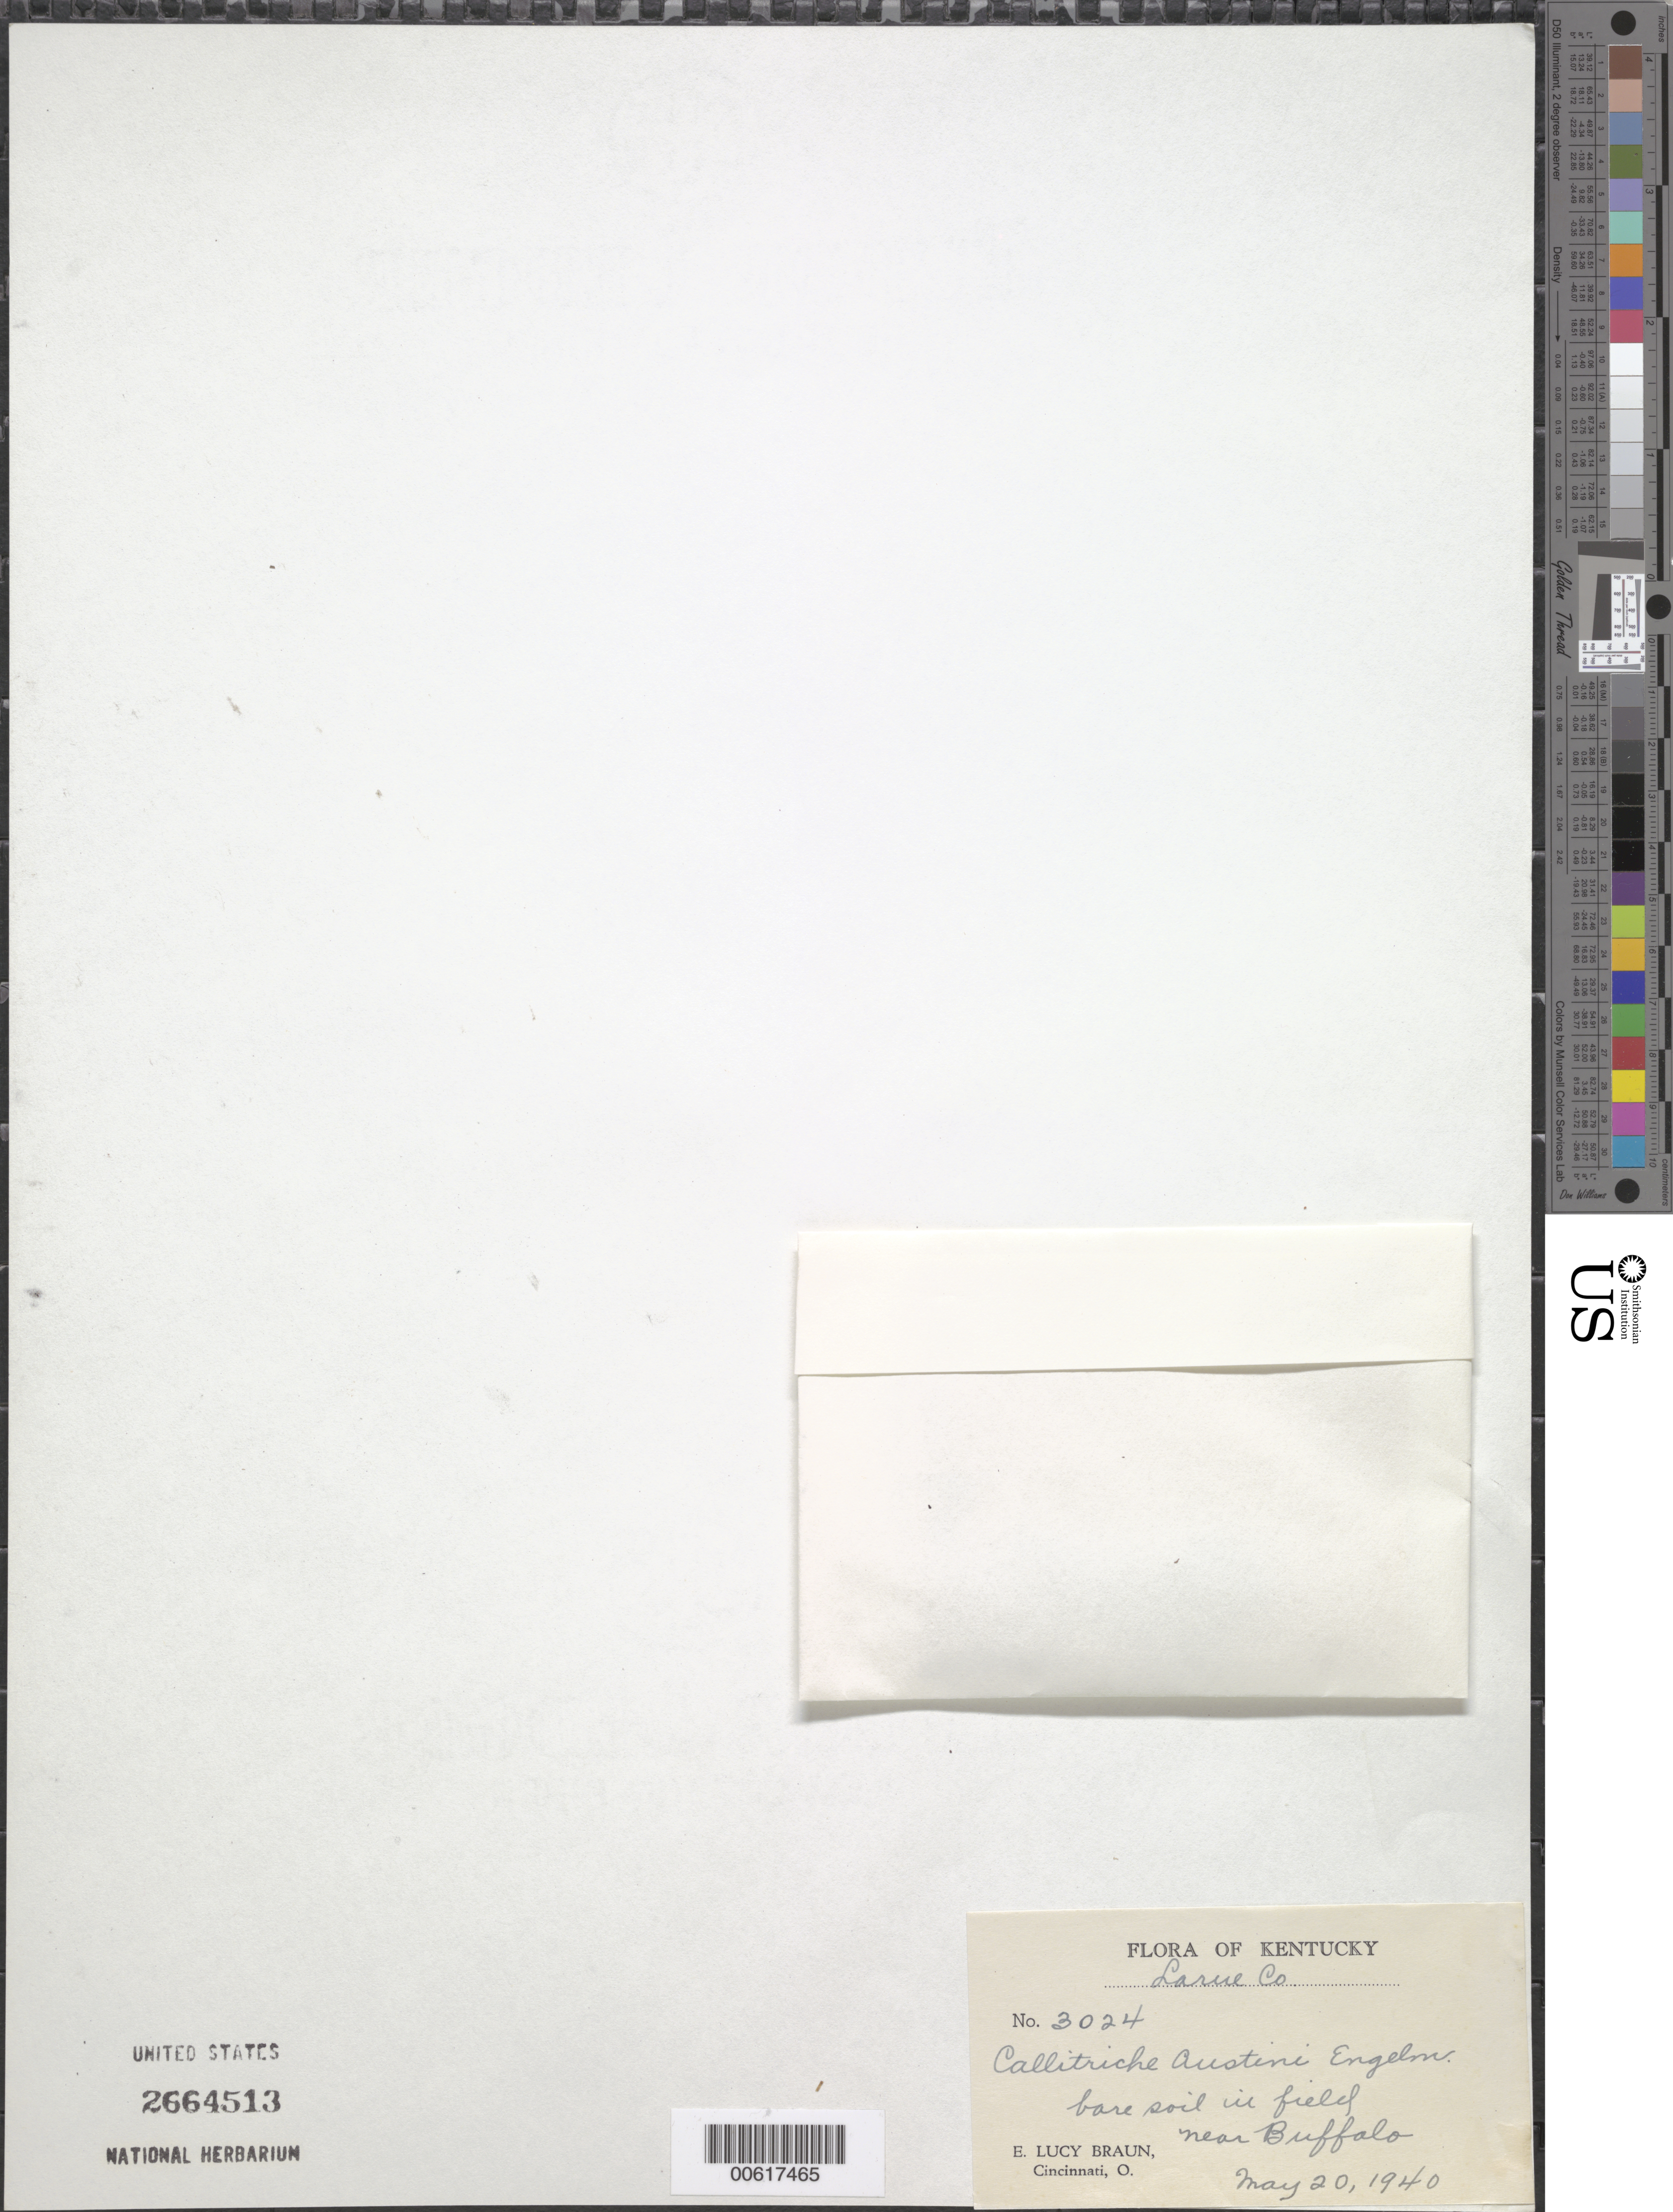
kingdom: Plantae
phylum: Tracheophyta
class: Magnoliopsida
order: Lamiales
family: Plantaginaceae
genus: Callitriche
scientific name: Callitriche terrestris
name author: Raf.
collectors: E. L. Braun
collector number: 3024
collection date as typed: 20 May 1940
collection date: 1940-05-20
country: United States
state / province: Kentucky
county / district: Larue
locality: Near Buffalo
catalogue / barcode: US 2664513